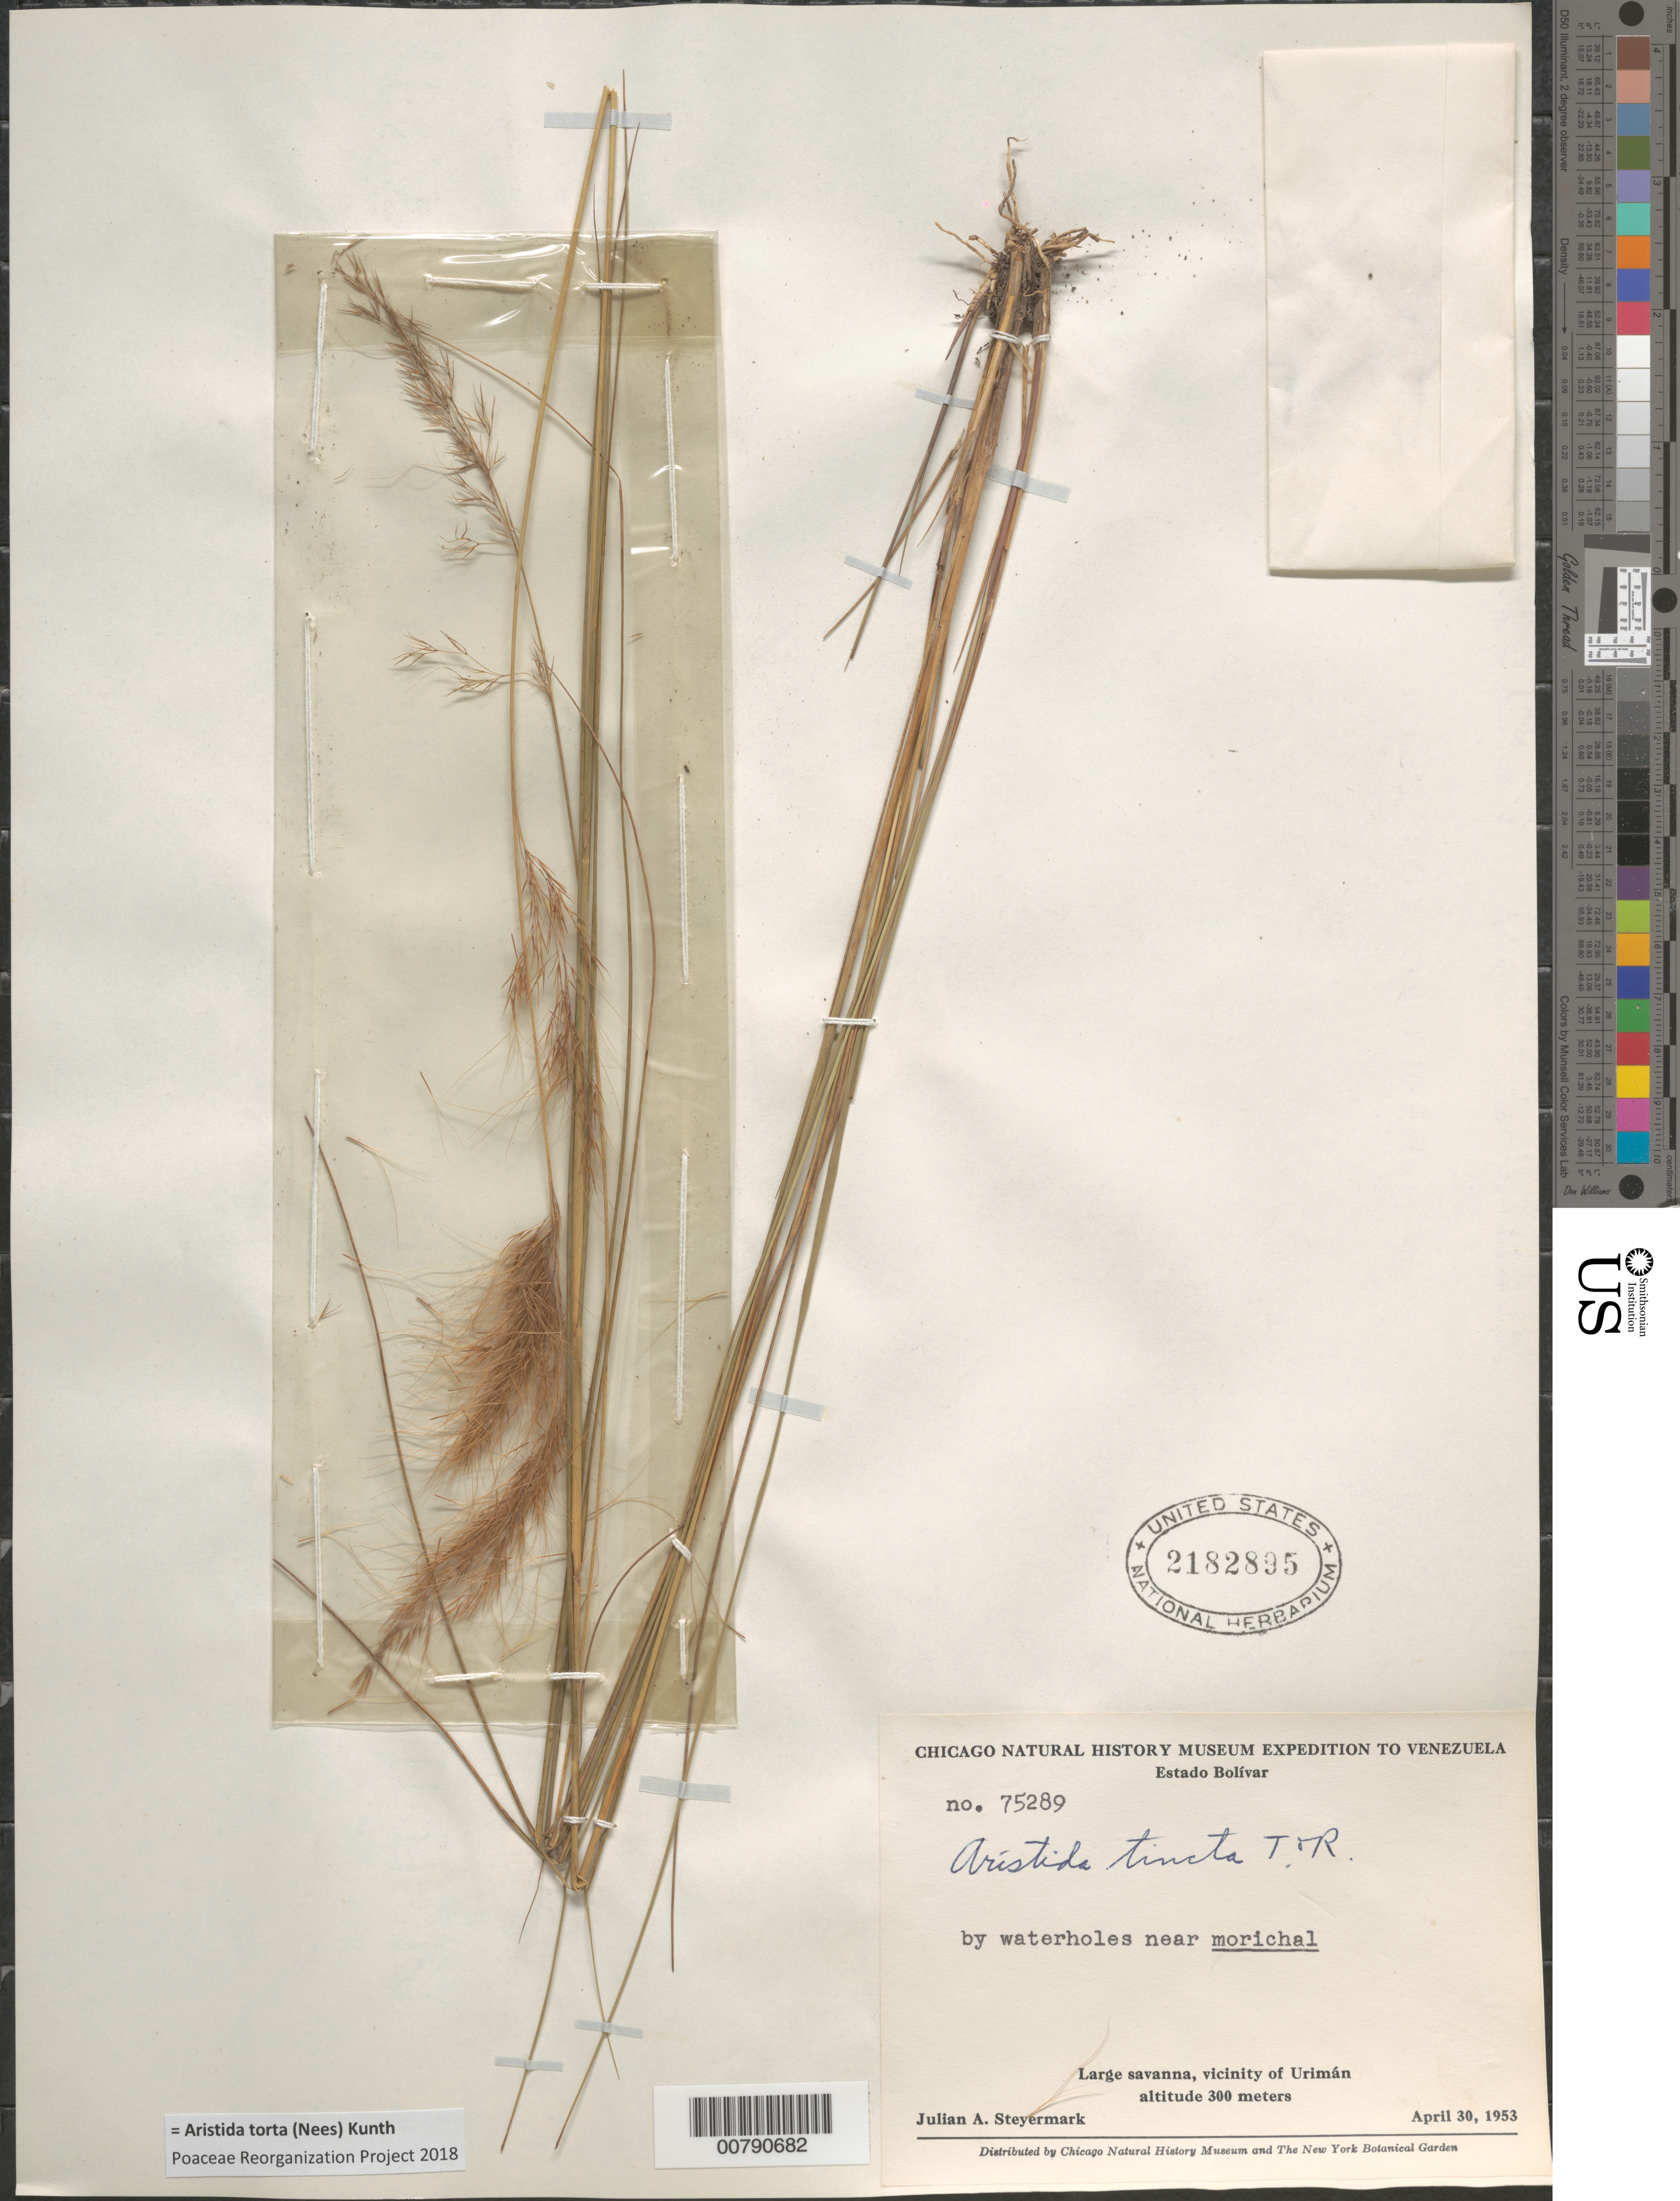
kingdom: Plantae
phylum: Tracheophyta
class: Liliopsida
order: Poales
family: Poaceae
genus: Aristida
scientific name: Aristida torta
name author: (Nees) Kunth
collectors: J. Steyermark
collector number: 75289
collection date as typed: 30-Apr-53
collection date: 1953-04-30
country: Venezuela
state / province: Bolívar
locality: Urimán, vicinity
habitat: Large savanna, by waterholes near morichal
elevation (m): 300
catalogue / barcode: US 2182895